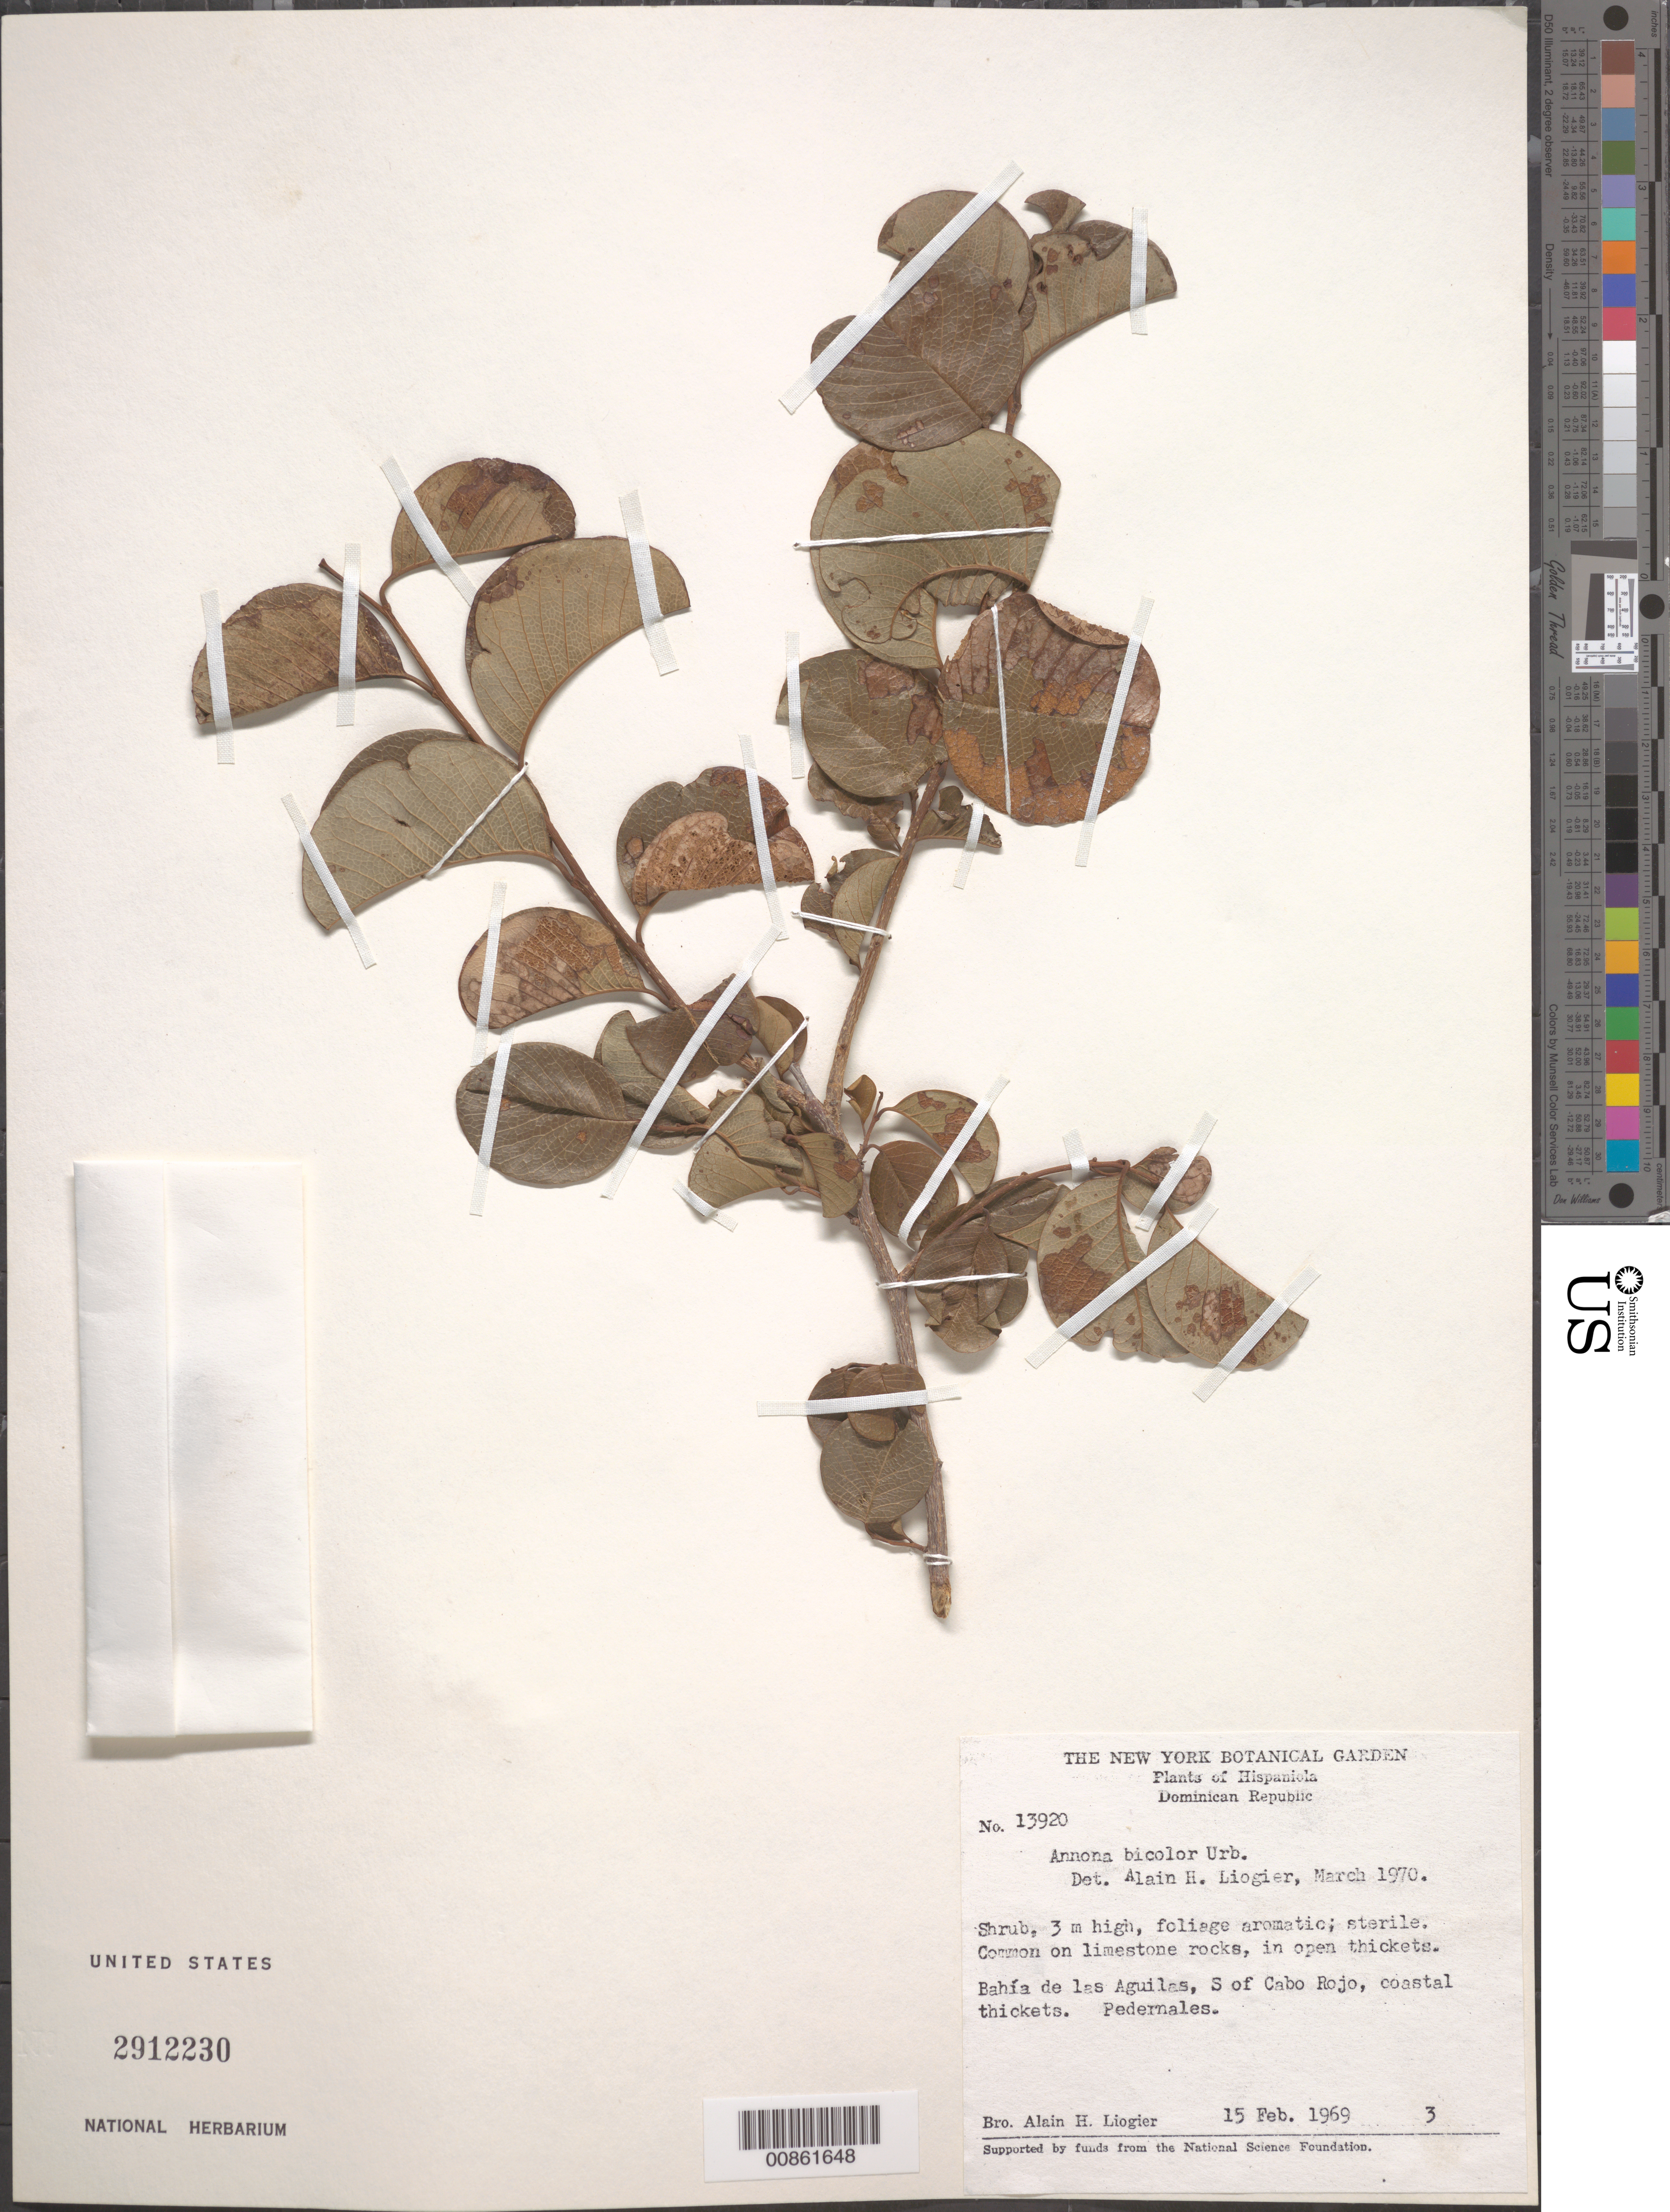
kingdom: Plantae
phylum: Tracheophyta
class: Magnoliopsida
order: Magnoliales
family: Annonaceae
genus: Annona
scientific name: Annona bicolor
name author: Urb.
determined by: Liogier, Alain H.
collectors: A. H. Liogier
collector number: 13920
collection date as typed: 15 Feb 1969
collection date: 1969-02-15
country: Dominican Republic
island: Hispaniola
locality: Bahía de las Aguilas, S of Cabo Rojo, coastal thickets. Pedernales.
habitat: Common in limestone rocks, in open thickets.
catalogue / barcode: US 2912230